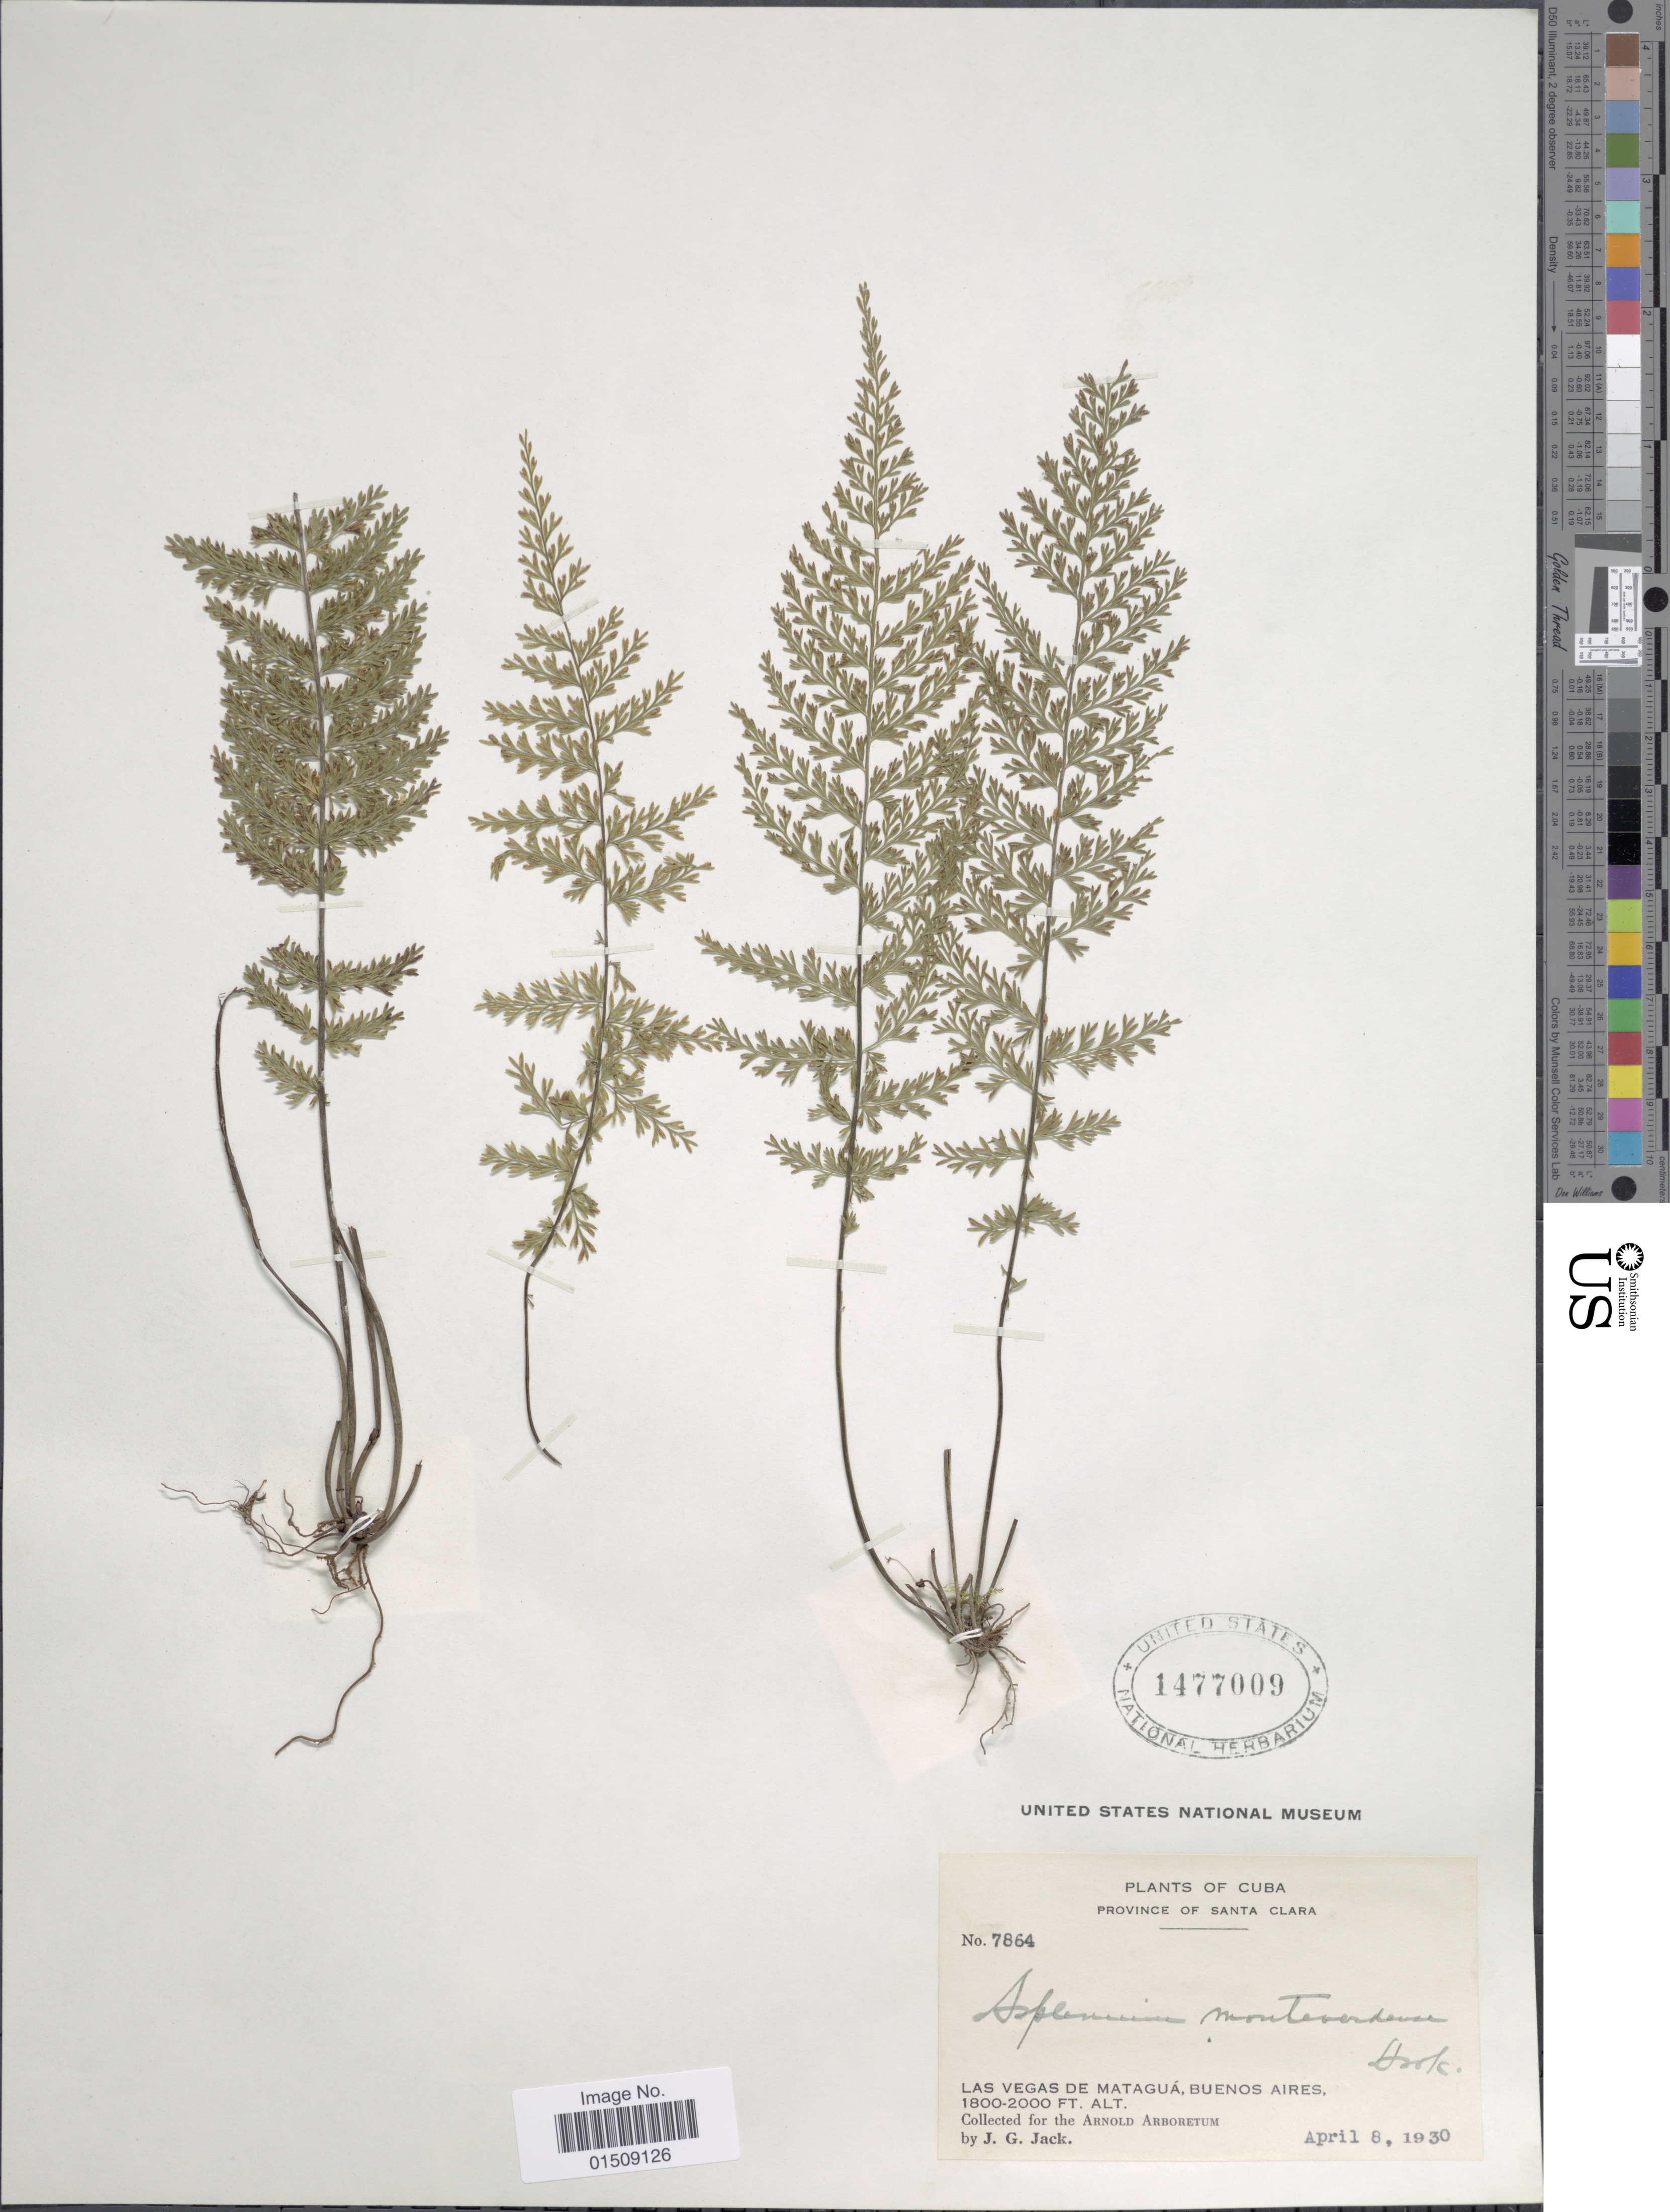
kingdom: Plantae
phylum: Tracheophyta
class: Polypodiopsida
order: Polypodiales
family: Aspleniaceae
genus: Asplenium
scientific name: Asplenium myriophyllum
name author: (Sw.) C. Presl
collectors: J. G. Jack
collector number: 7864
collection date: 1930-04-08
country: Cuba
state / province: Las Villas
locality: Province de Santa Clara, Las Vegas de Mataguá, Buenos Aires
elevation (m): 549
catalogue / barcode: US 1477009